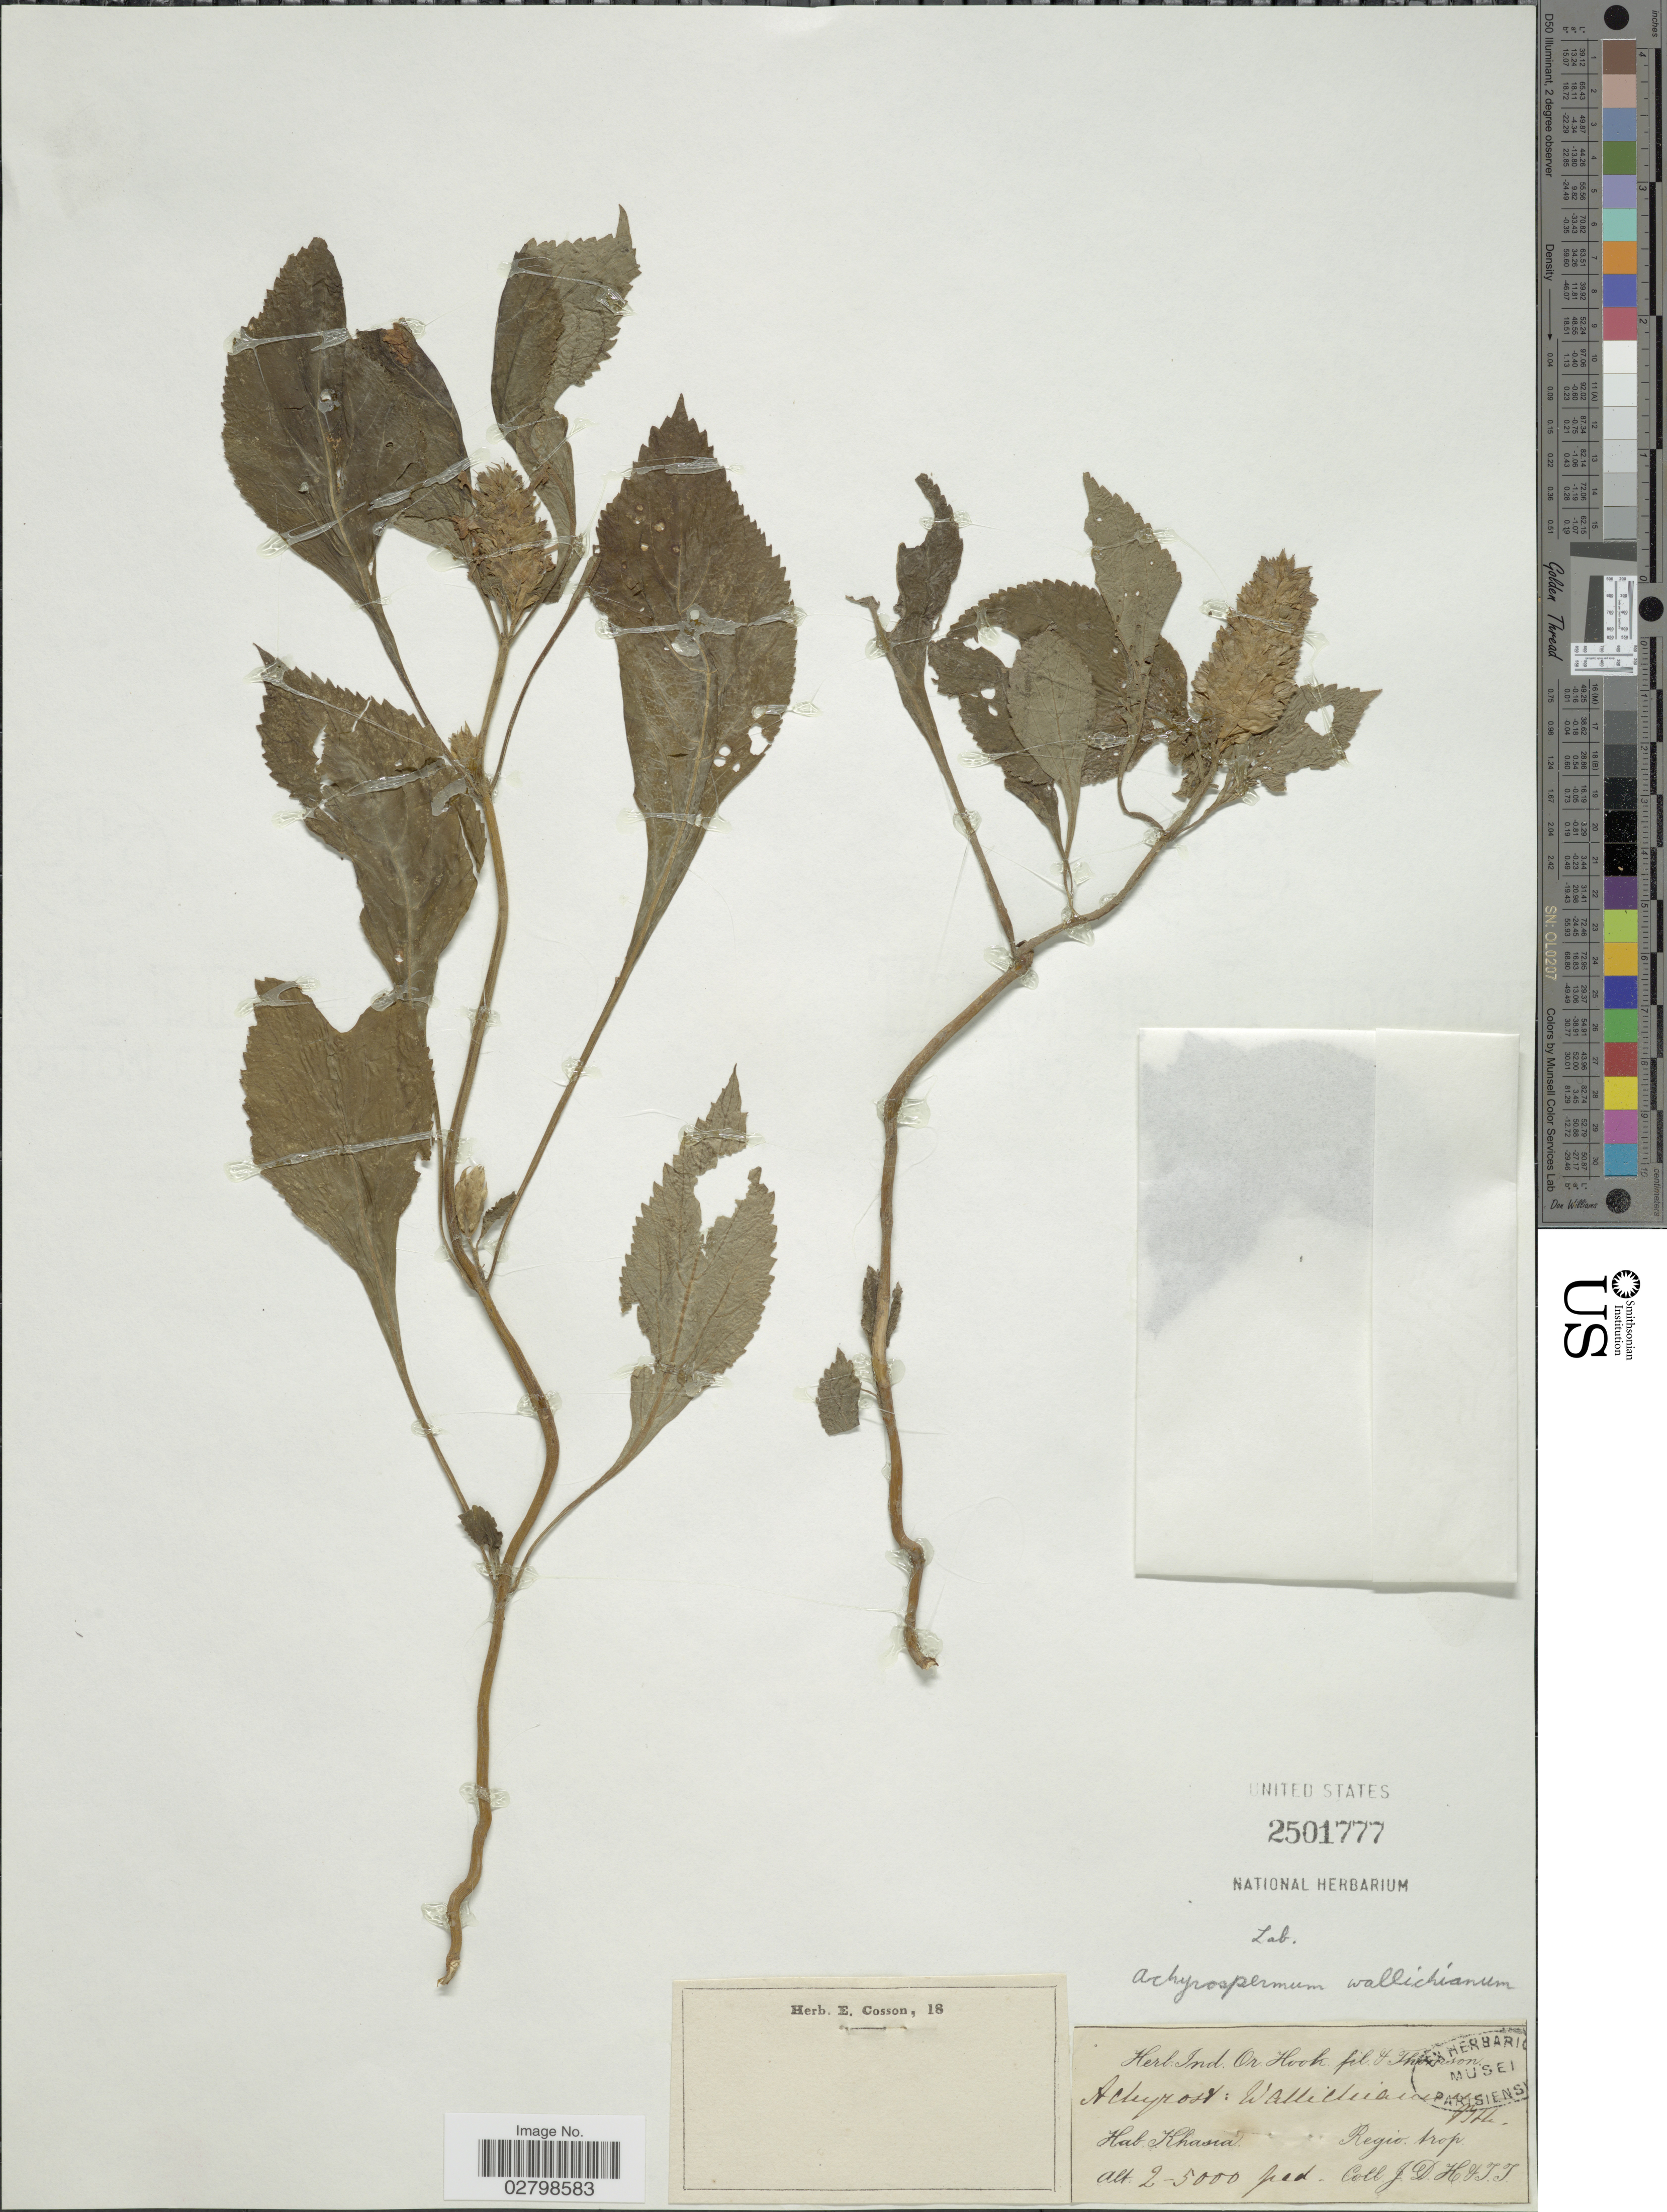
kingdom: Plantae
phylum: Tracheophyta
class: Magnoliopsida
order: Lamiales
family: Lamiaceae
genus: Achyrospermum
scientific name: Achyrospermum wallichianum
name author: (Benth.) Benth. ex Hook. f.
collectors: J. D. Hooker & T. Thomson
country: India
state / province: Meghalaya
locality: Khasia. Regio trop.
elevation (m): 610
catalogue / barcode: US 2501777